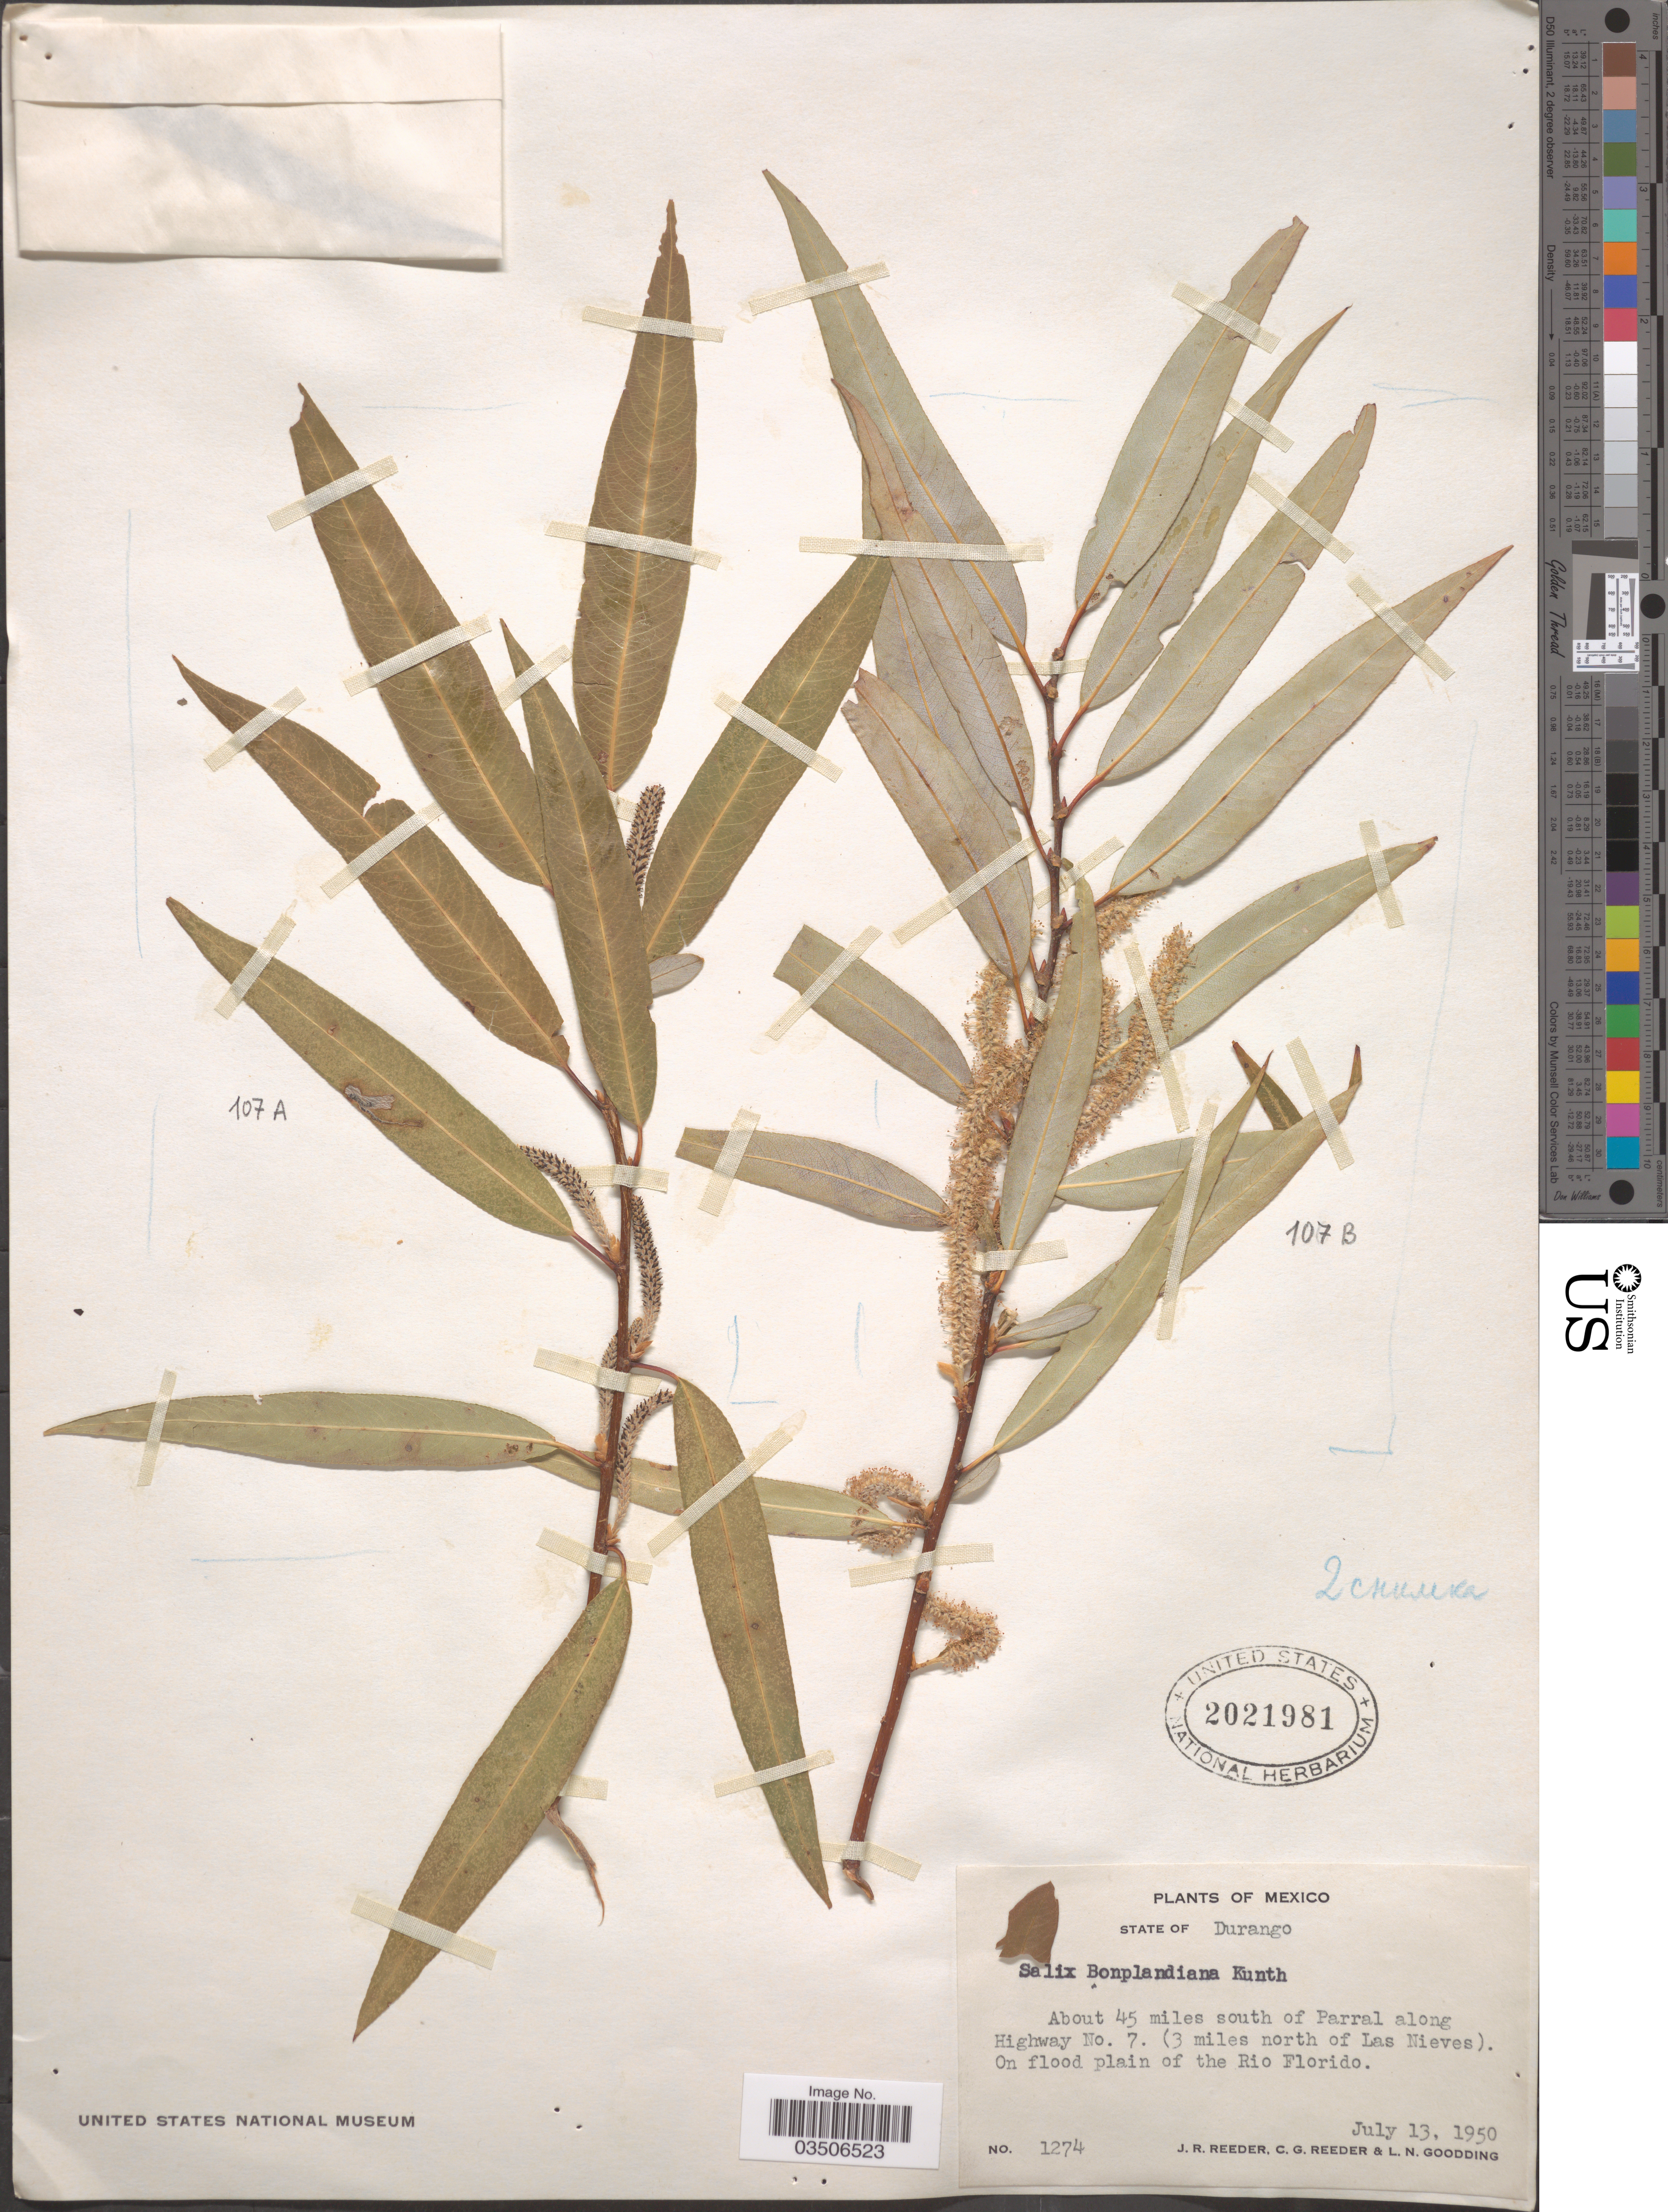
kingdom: Plantae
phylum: Tracheophyta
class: Magnoliopsida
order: Malpighiales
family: Salicaceae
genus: Salix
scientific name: Salix bonplandiana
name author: Kunth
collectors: J. R. Reeder, C. G. Reeder & L. N. Goodding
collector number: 1274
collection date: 1950-07-13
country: Mexico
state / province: Durango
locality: About 45 miles south of Parral along Highway No. 7. (3 miles north of Las Nieves). On flood plain of the Rio Florido.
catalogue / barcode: US 2021981